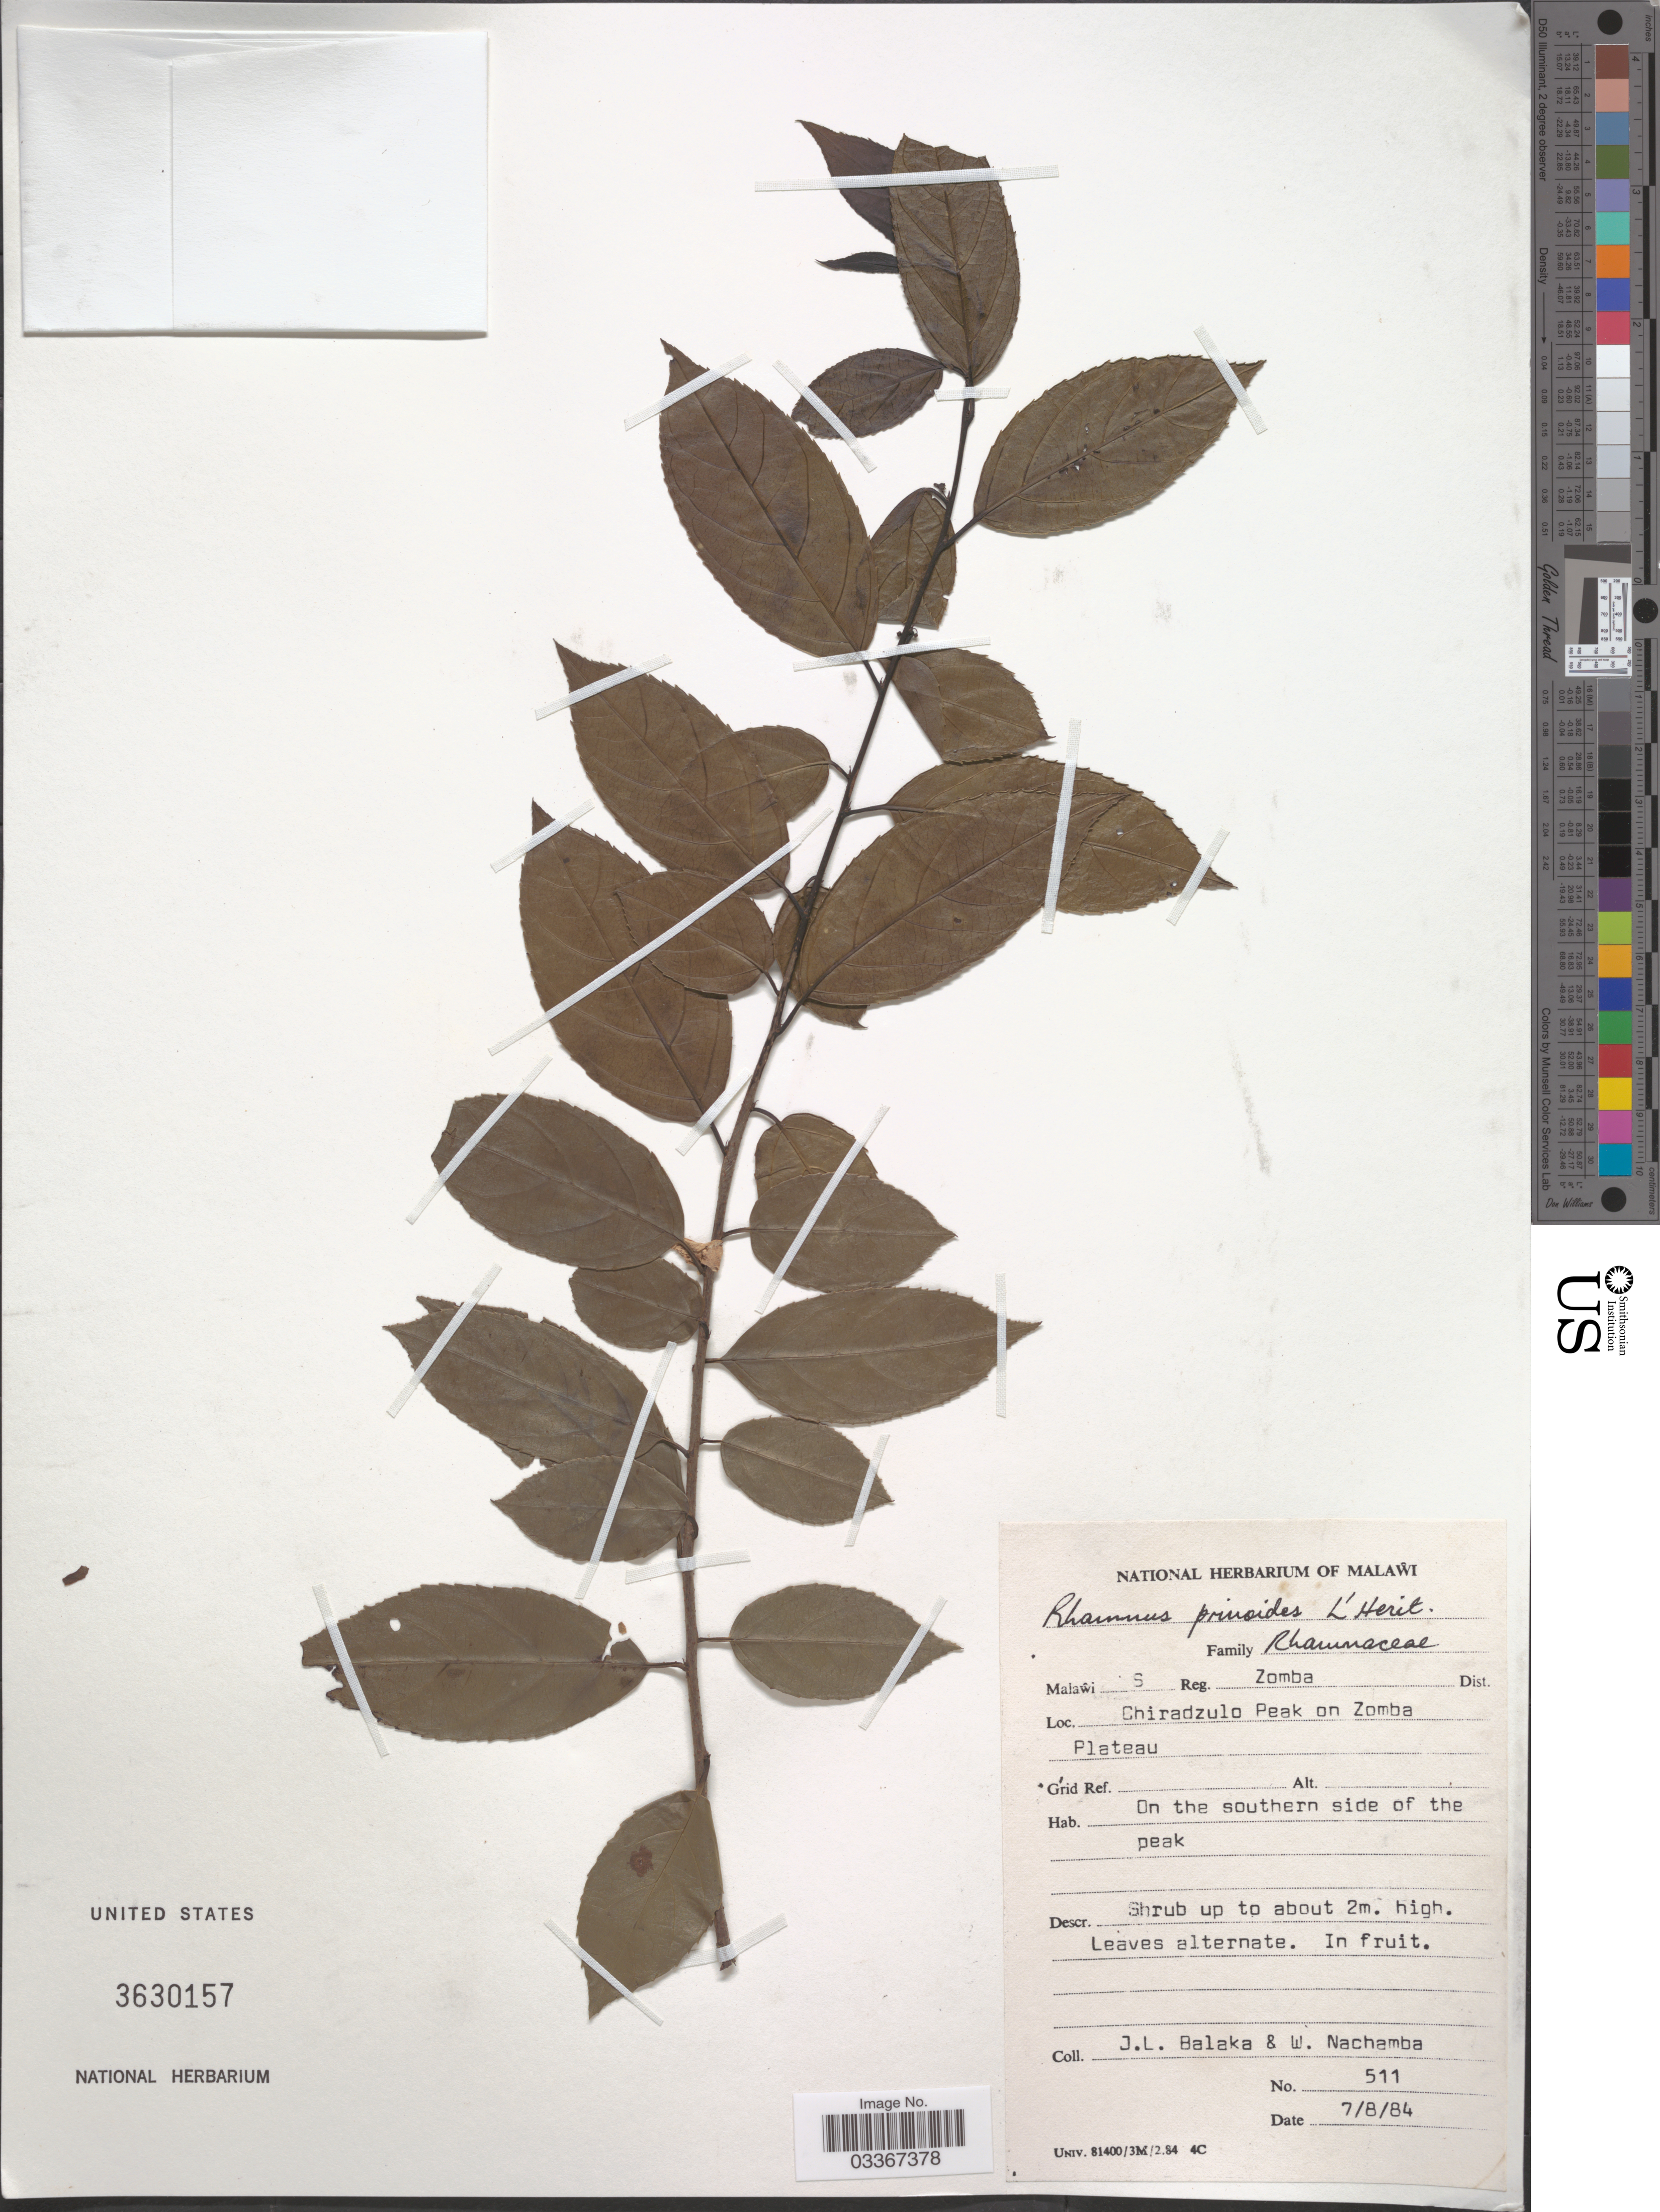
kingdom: Plantae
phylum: Tracheophyta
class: Magnoliopsida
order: Rosales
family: Rhamnaceae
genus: Rhamnus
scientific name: Rhamnus prinoides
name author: L'Hér.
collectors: J. Balaka & W. Nachamba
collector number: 511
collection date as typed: Transcribed d/m/y: 7/8/84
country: Malawi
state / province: Southern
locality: Malawi S Reg. Zomba Dist. Chiradzulo Peak on Zomba Plateau. On the southern side of the peak.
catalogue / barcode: US 3630157